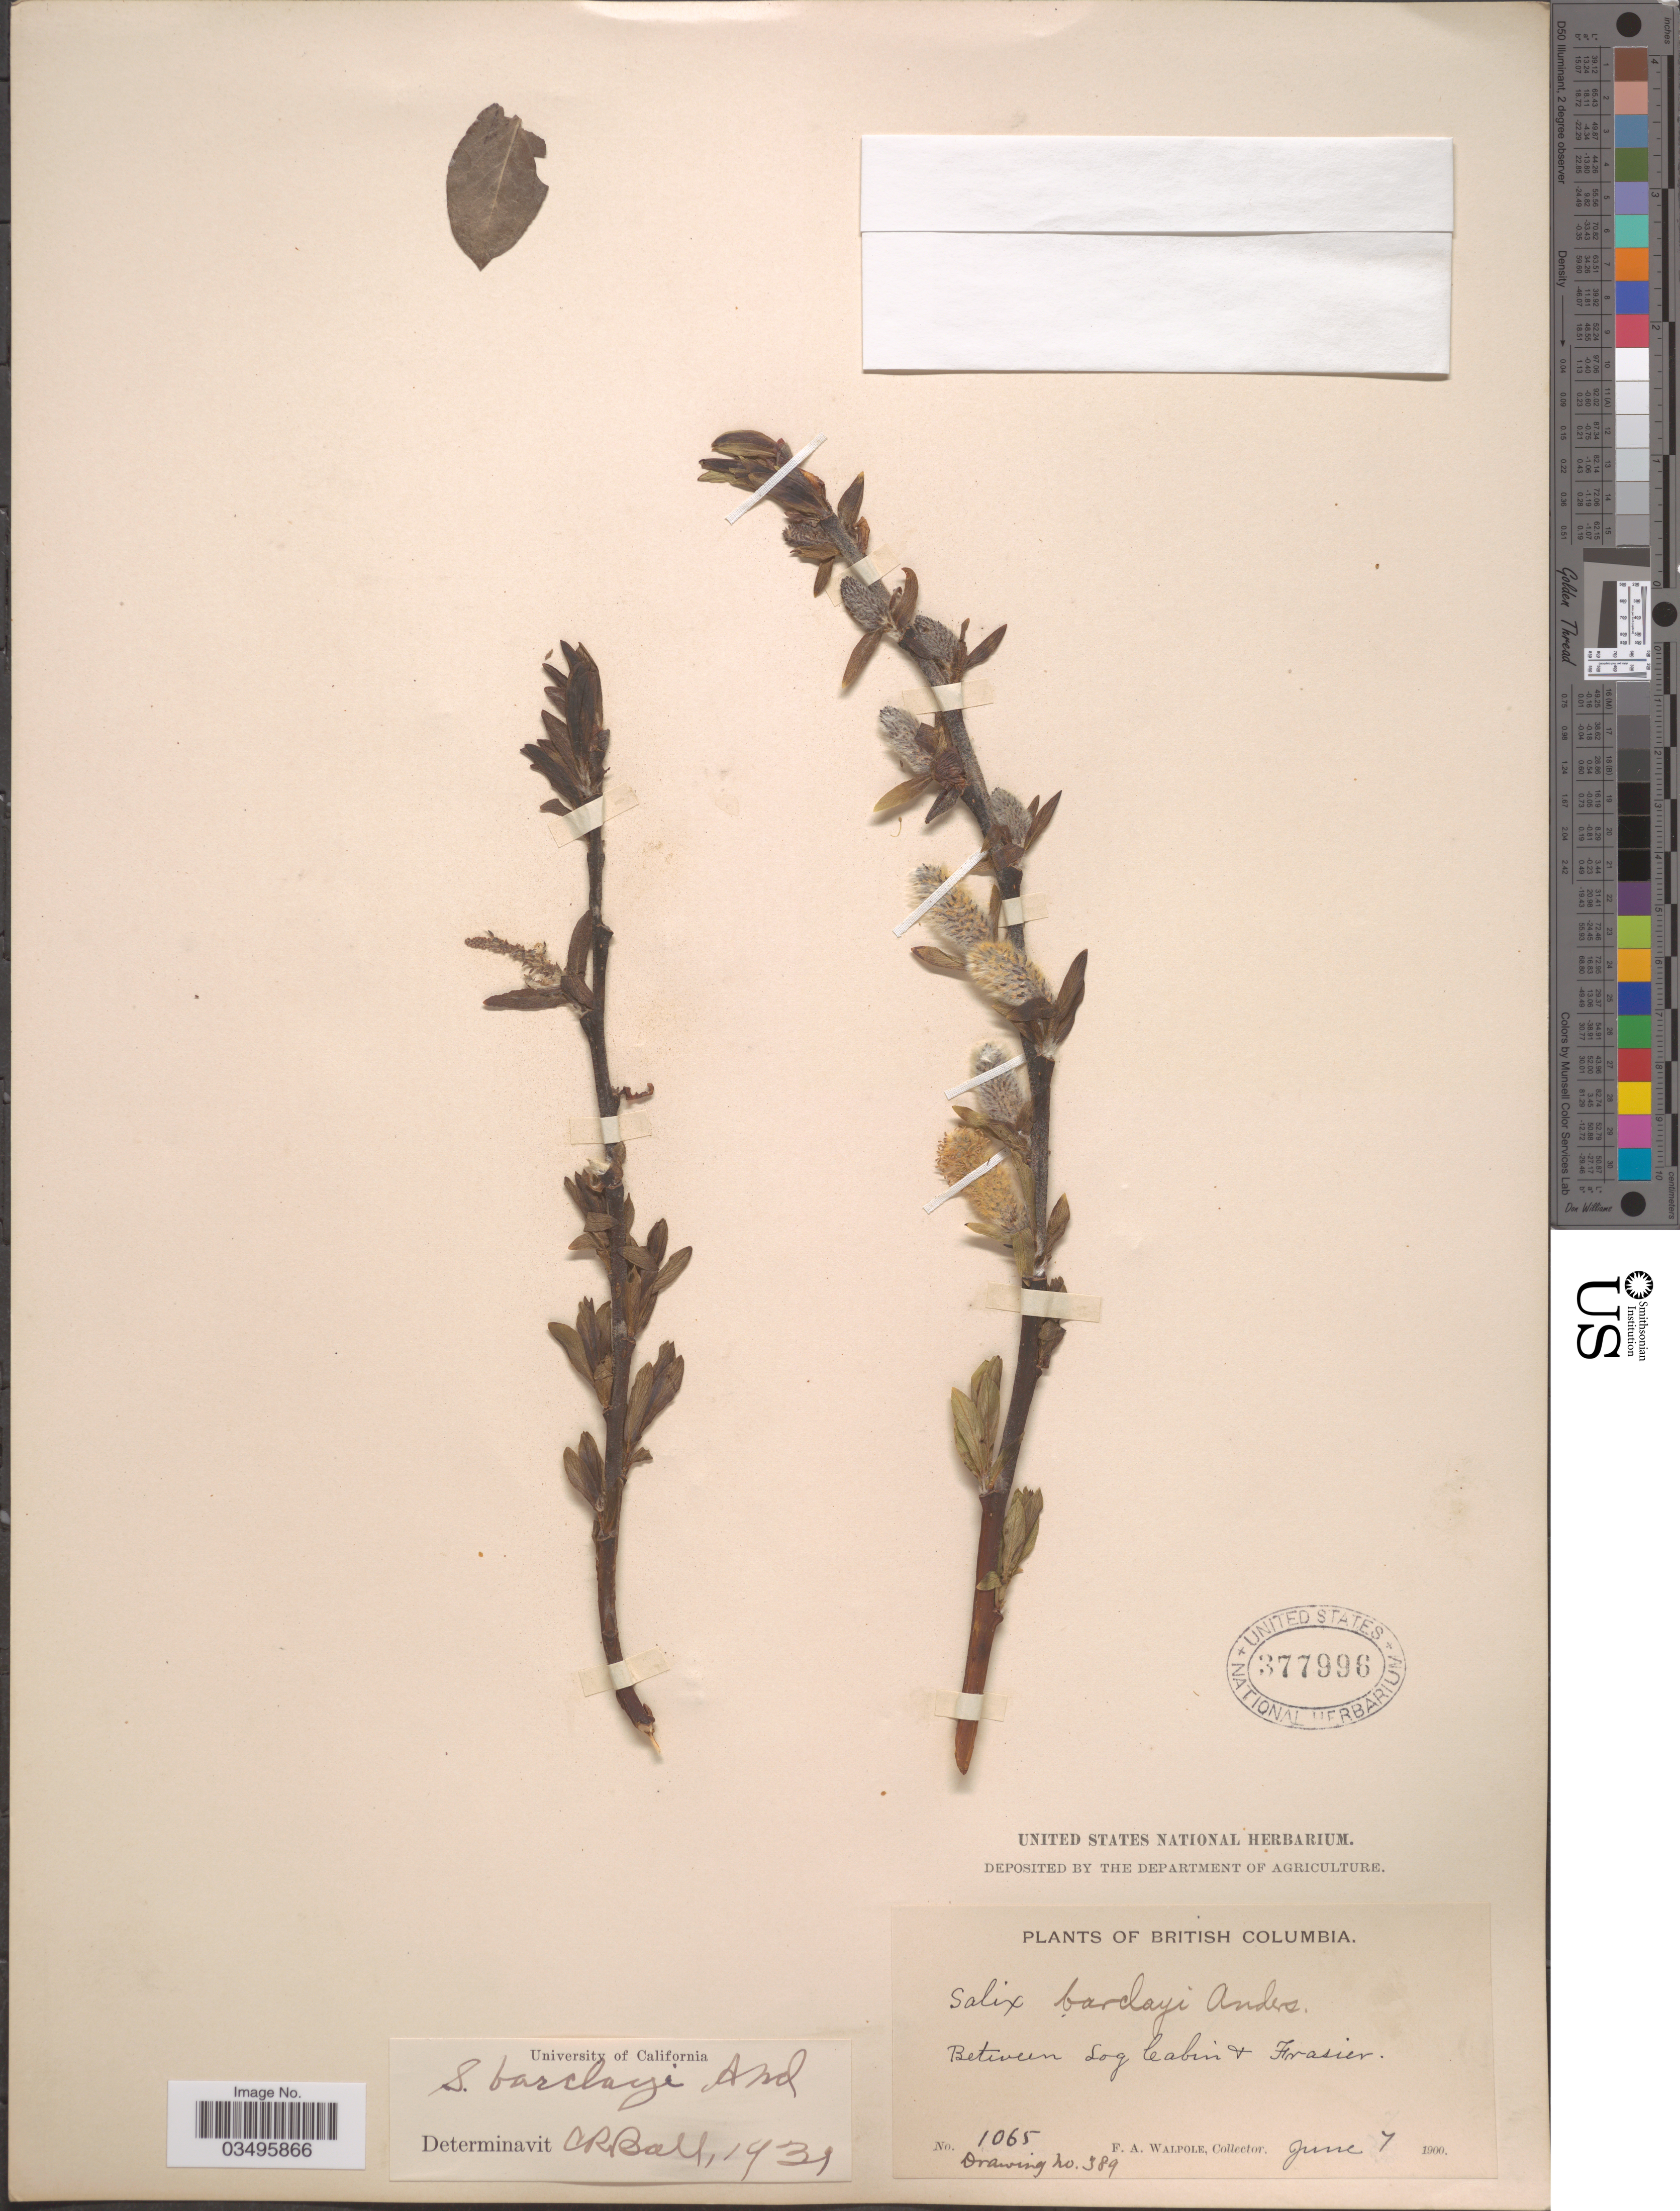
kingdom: Plantae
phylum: Tracheophyta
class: Magnoliopsida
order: Malpighiales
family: Salicaceae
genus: Salix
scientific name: Salix barclayi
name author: Andersson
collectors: F. Walpole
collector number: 1065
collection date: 1900-06-07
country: Canada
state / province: British Columbia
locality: Between Log Cabin & Frasier.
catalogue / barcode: US 377996